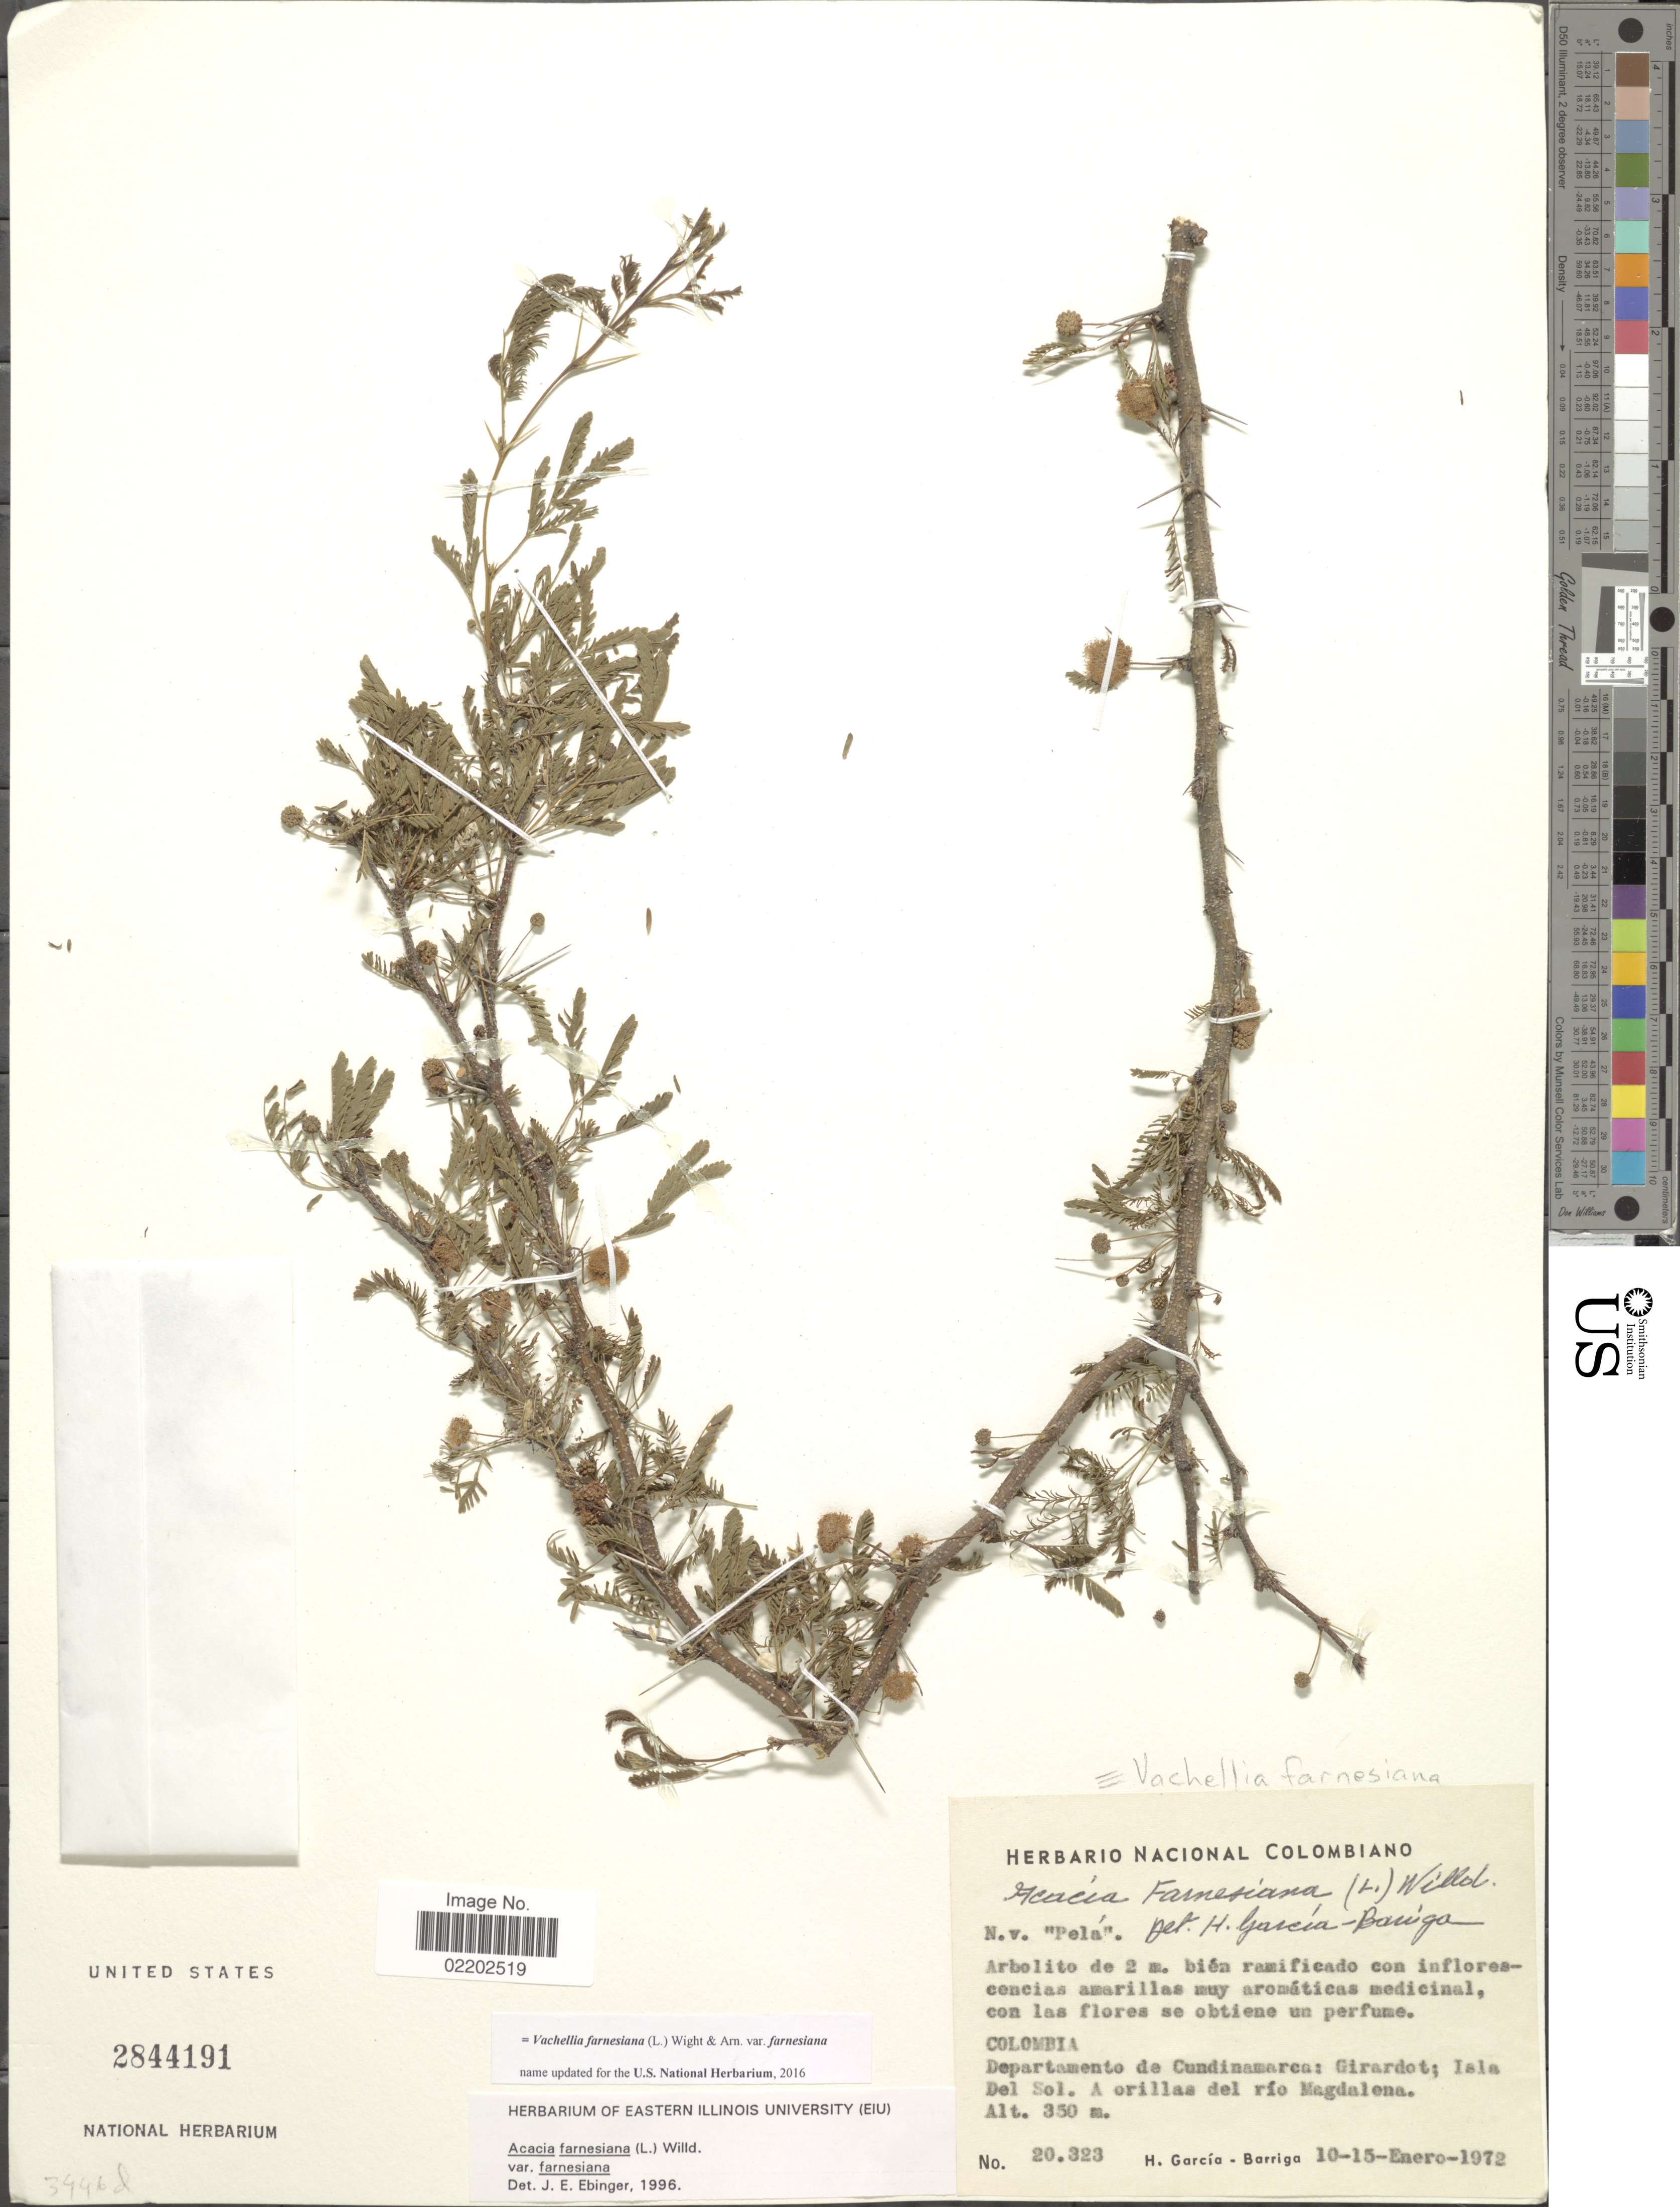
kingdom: Plantae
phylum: Tracheophyta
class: Magnoliopsida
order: Fabales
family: Fabaceae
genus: Vachellia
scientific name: Vachellia farnesiana var. farnesiana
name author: (L.) Wight & Arn.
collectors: H. García Barriga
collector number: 20323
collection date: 1972-01-10/1972-01-15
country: Colombia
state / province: Cundinamarca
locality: Girardot; isla Del Sol, a orillas del río Magdalena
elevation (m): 350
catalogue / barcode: US 2844191